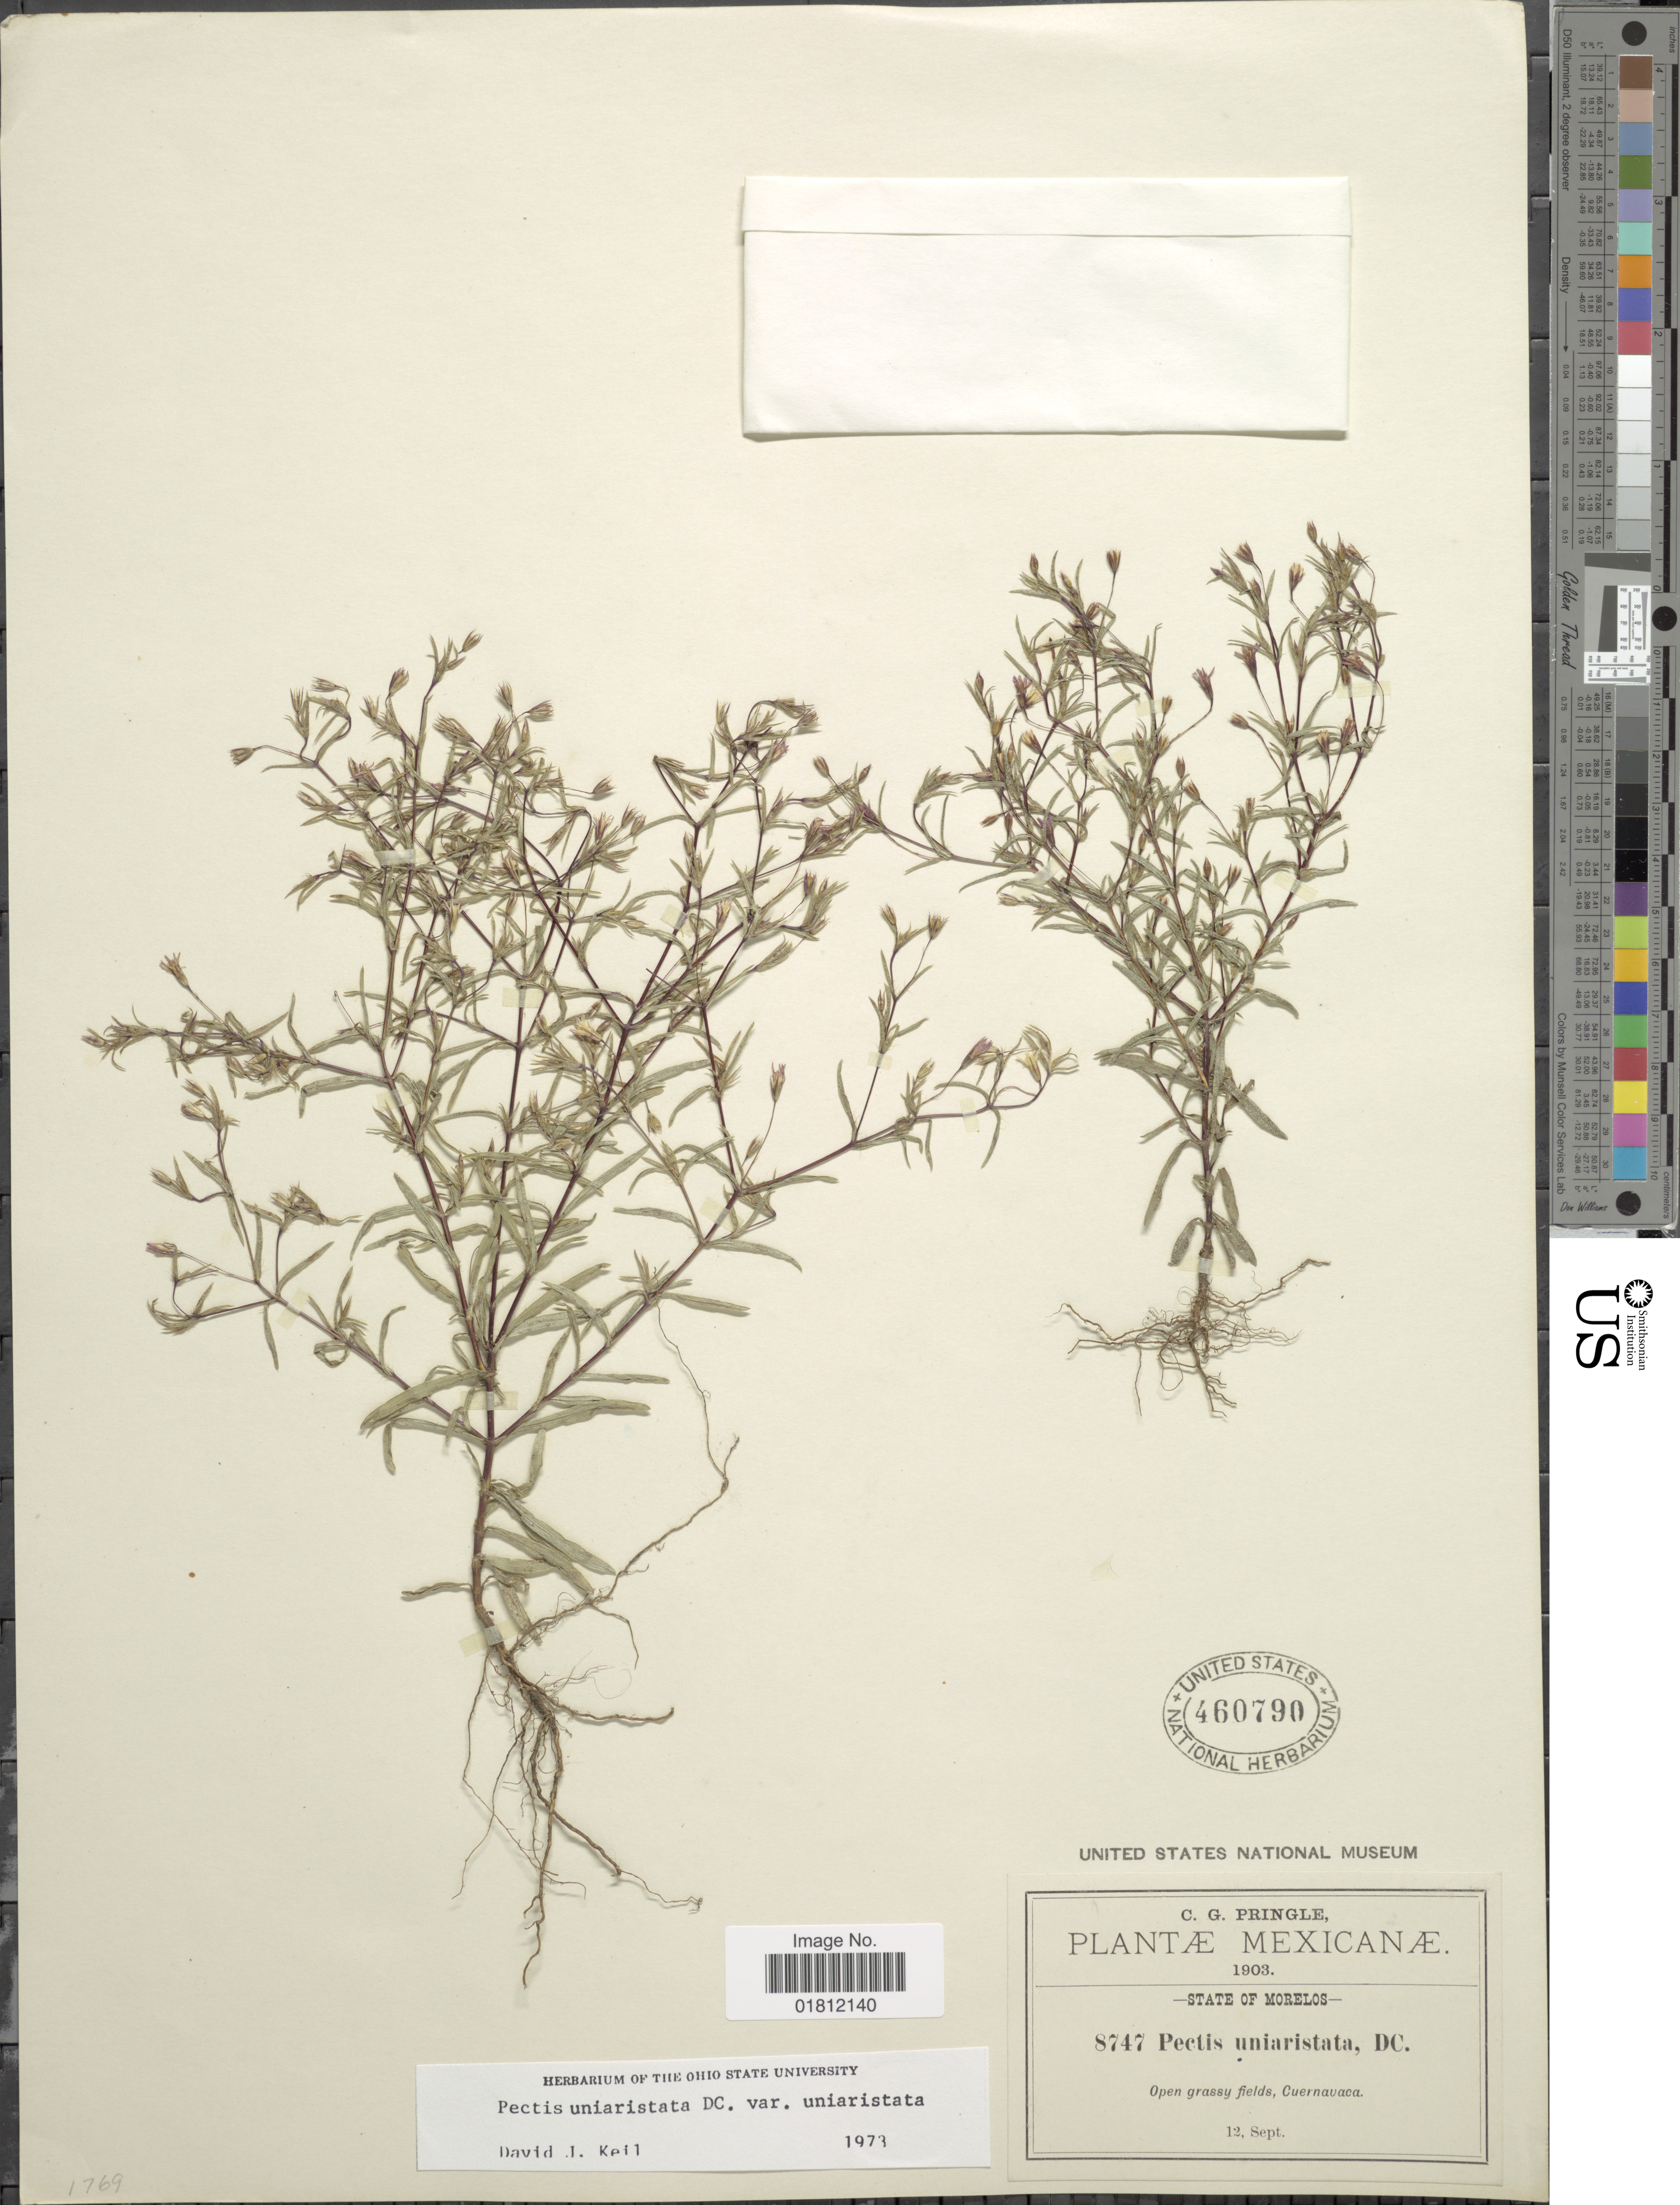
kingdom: Plantae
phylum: Tracheophyta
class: Magnoliopsida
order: Asterales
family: Asteraceae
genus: Pectis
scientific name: Pectis uniaristata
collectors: C. G. Pringle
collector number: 8747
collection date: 1903-09-12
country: Mexico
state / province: Morelos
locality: Cuernavaca.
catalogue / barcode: US 460790